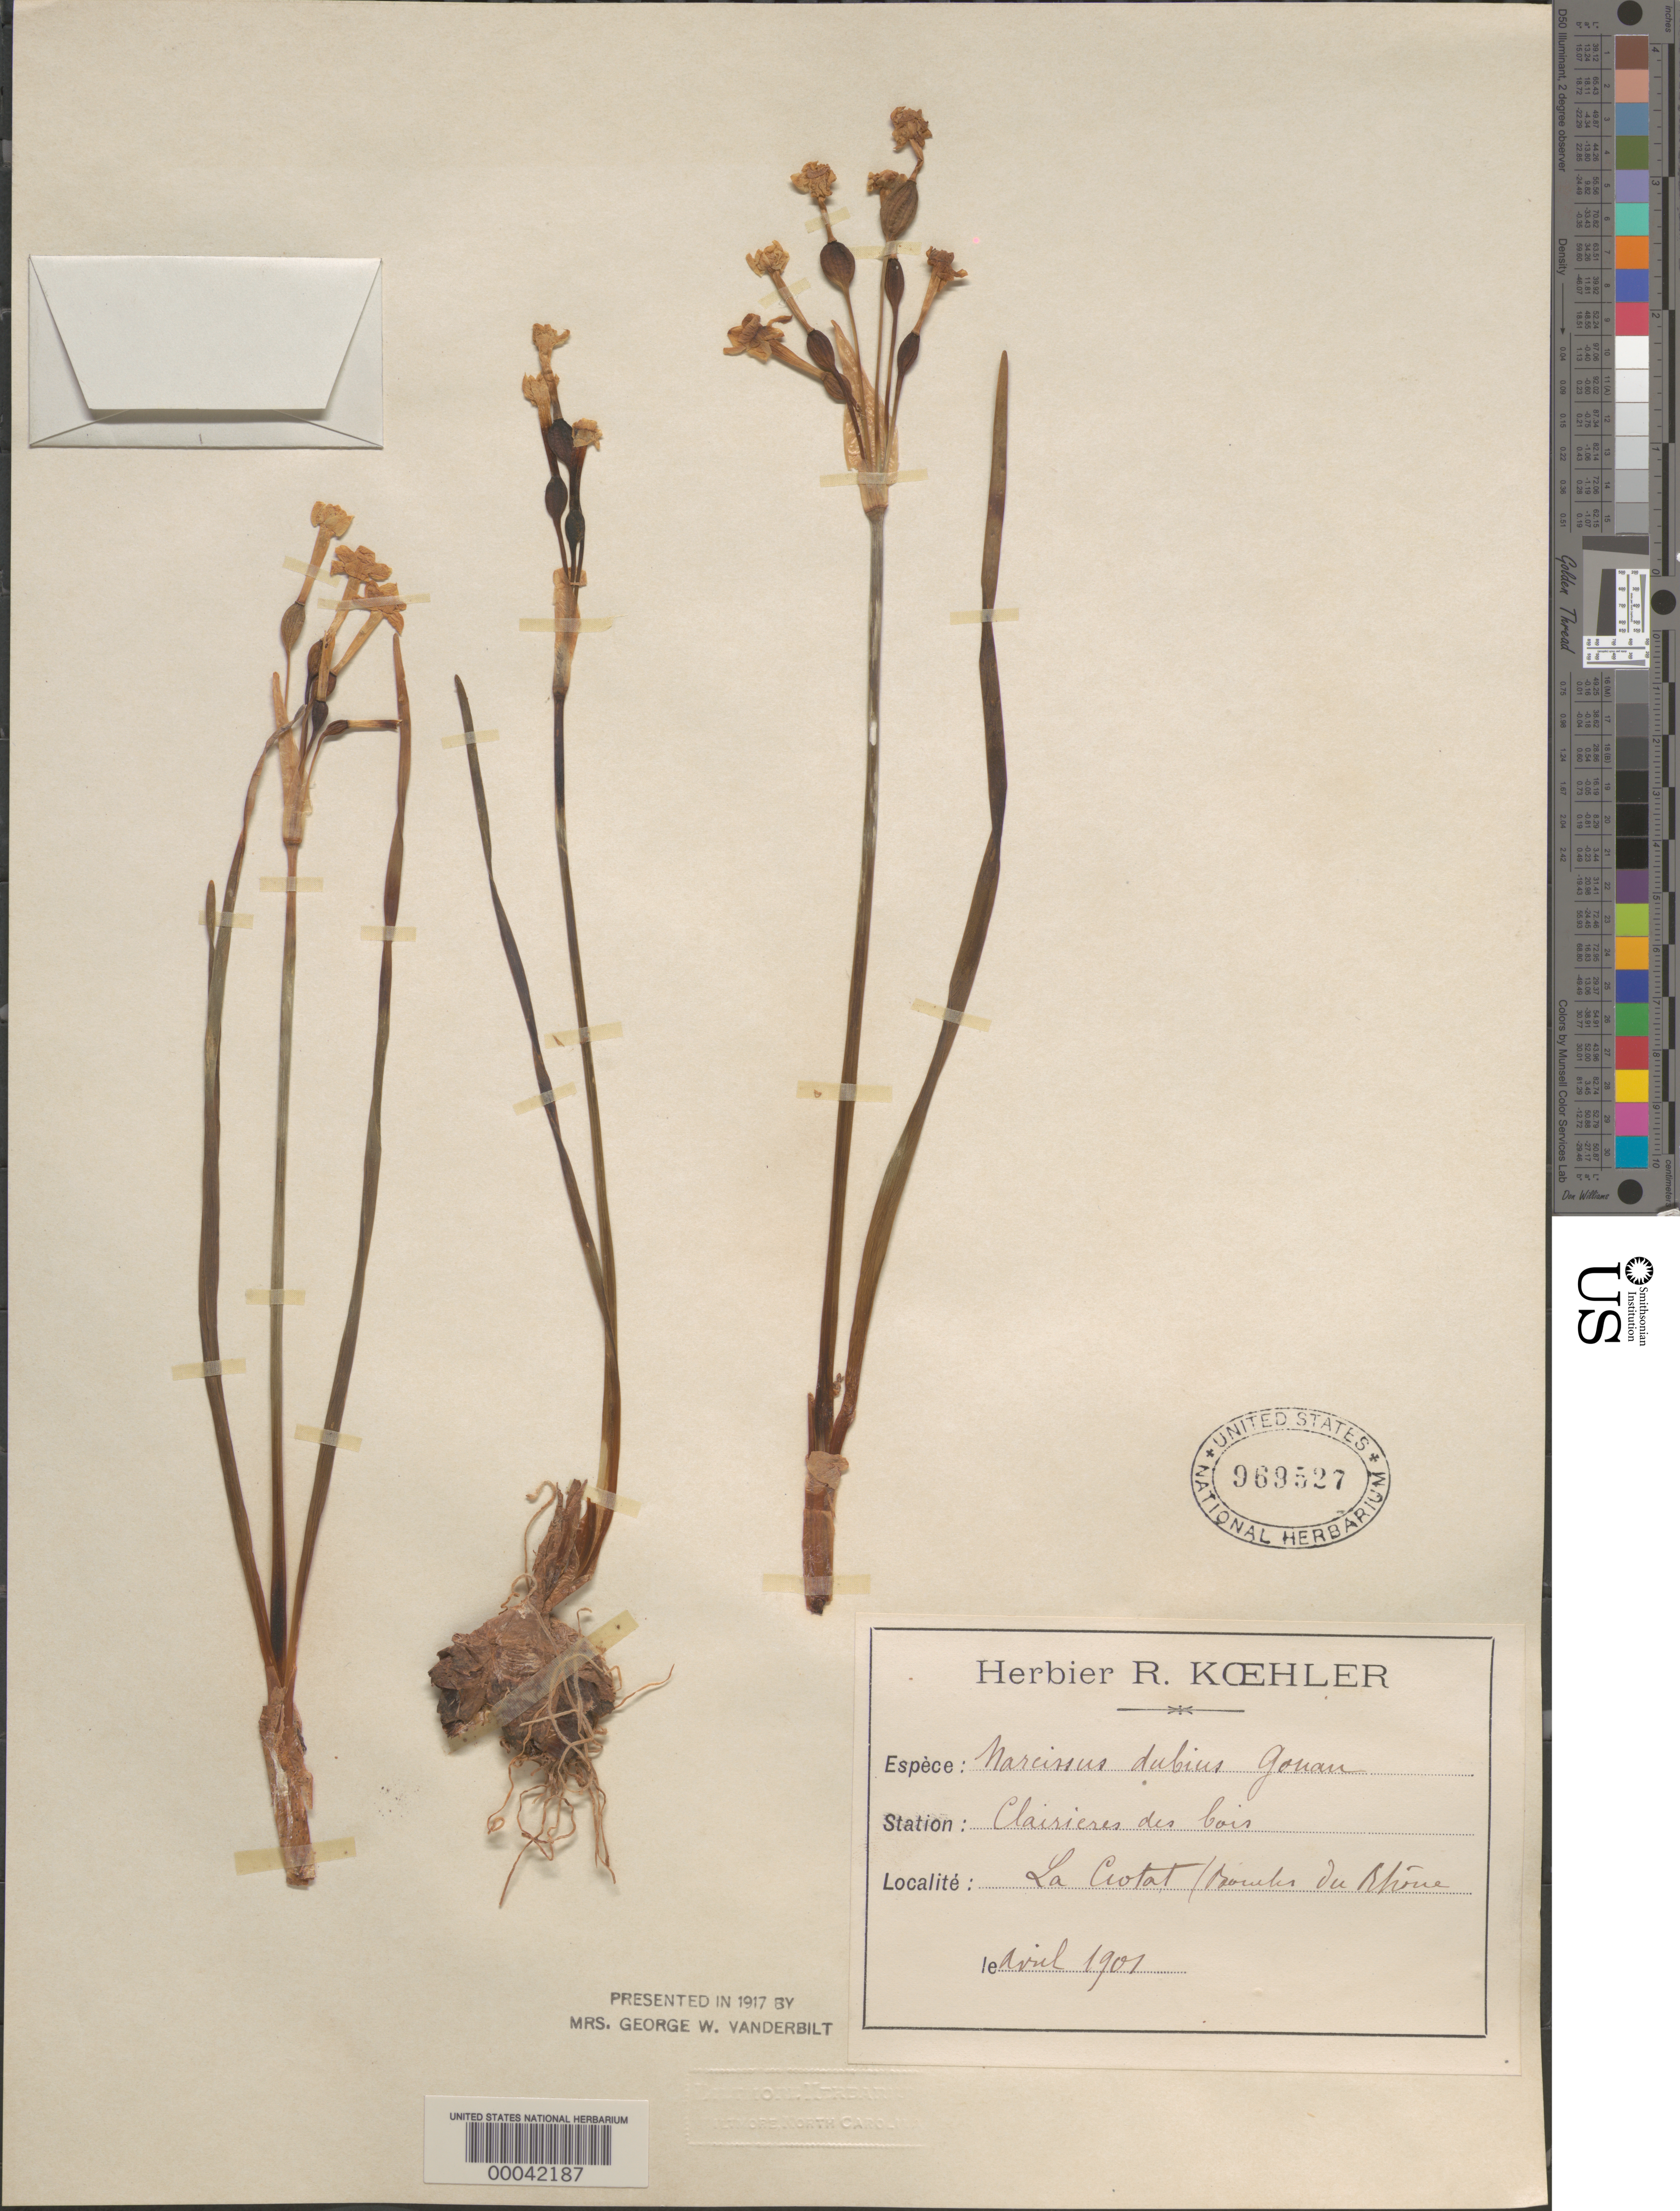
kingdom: Plantae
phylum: Tracheophyta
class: Liliopsida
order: Asparagales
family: Amaryllidaceae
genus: Narcissus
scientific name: Narcissus dubius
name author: Gouan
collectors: R. Koehler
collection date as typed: Apr 1901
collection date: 1901-04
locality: La crotat (boules du rhone)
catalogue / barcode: US 969527